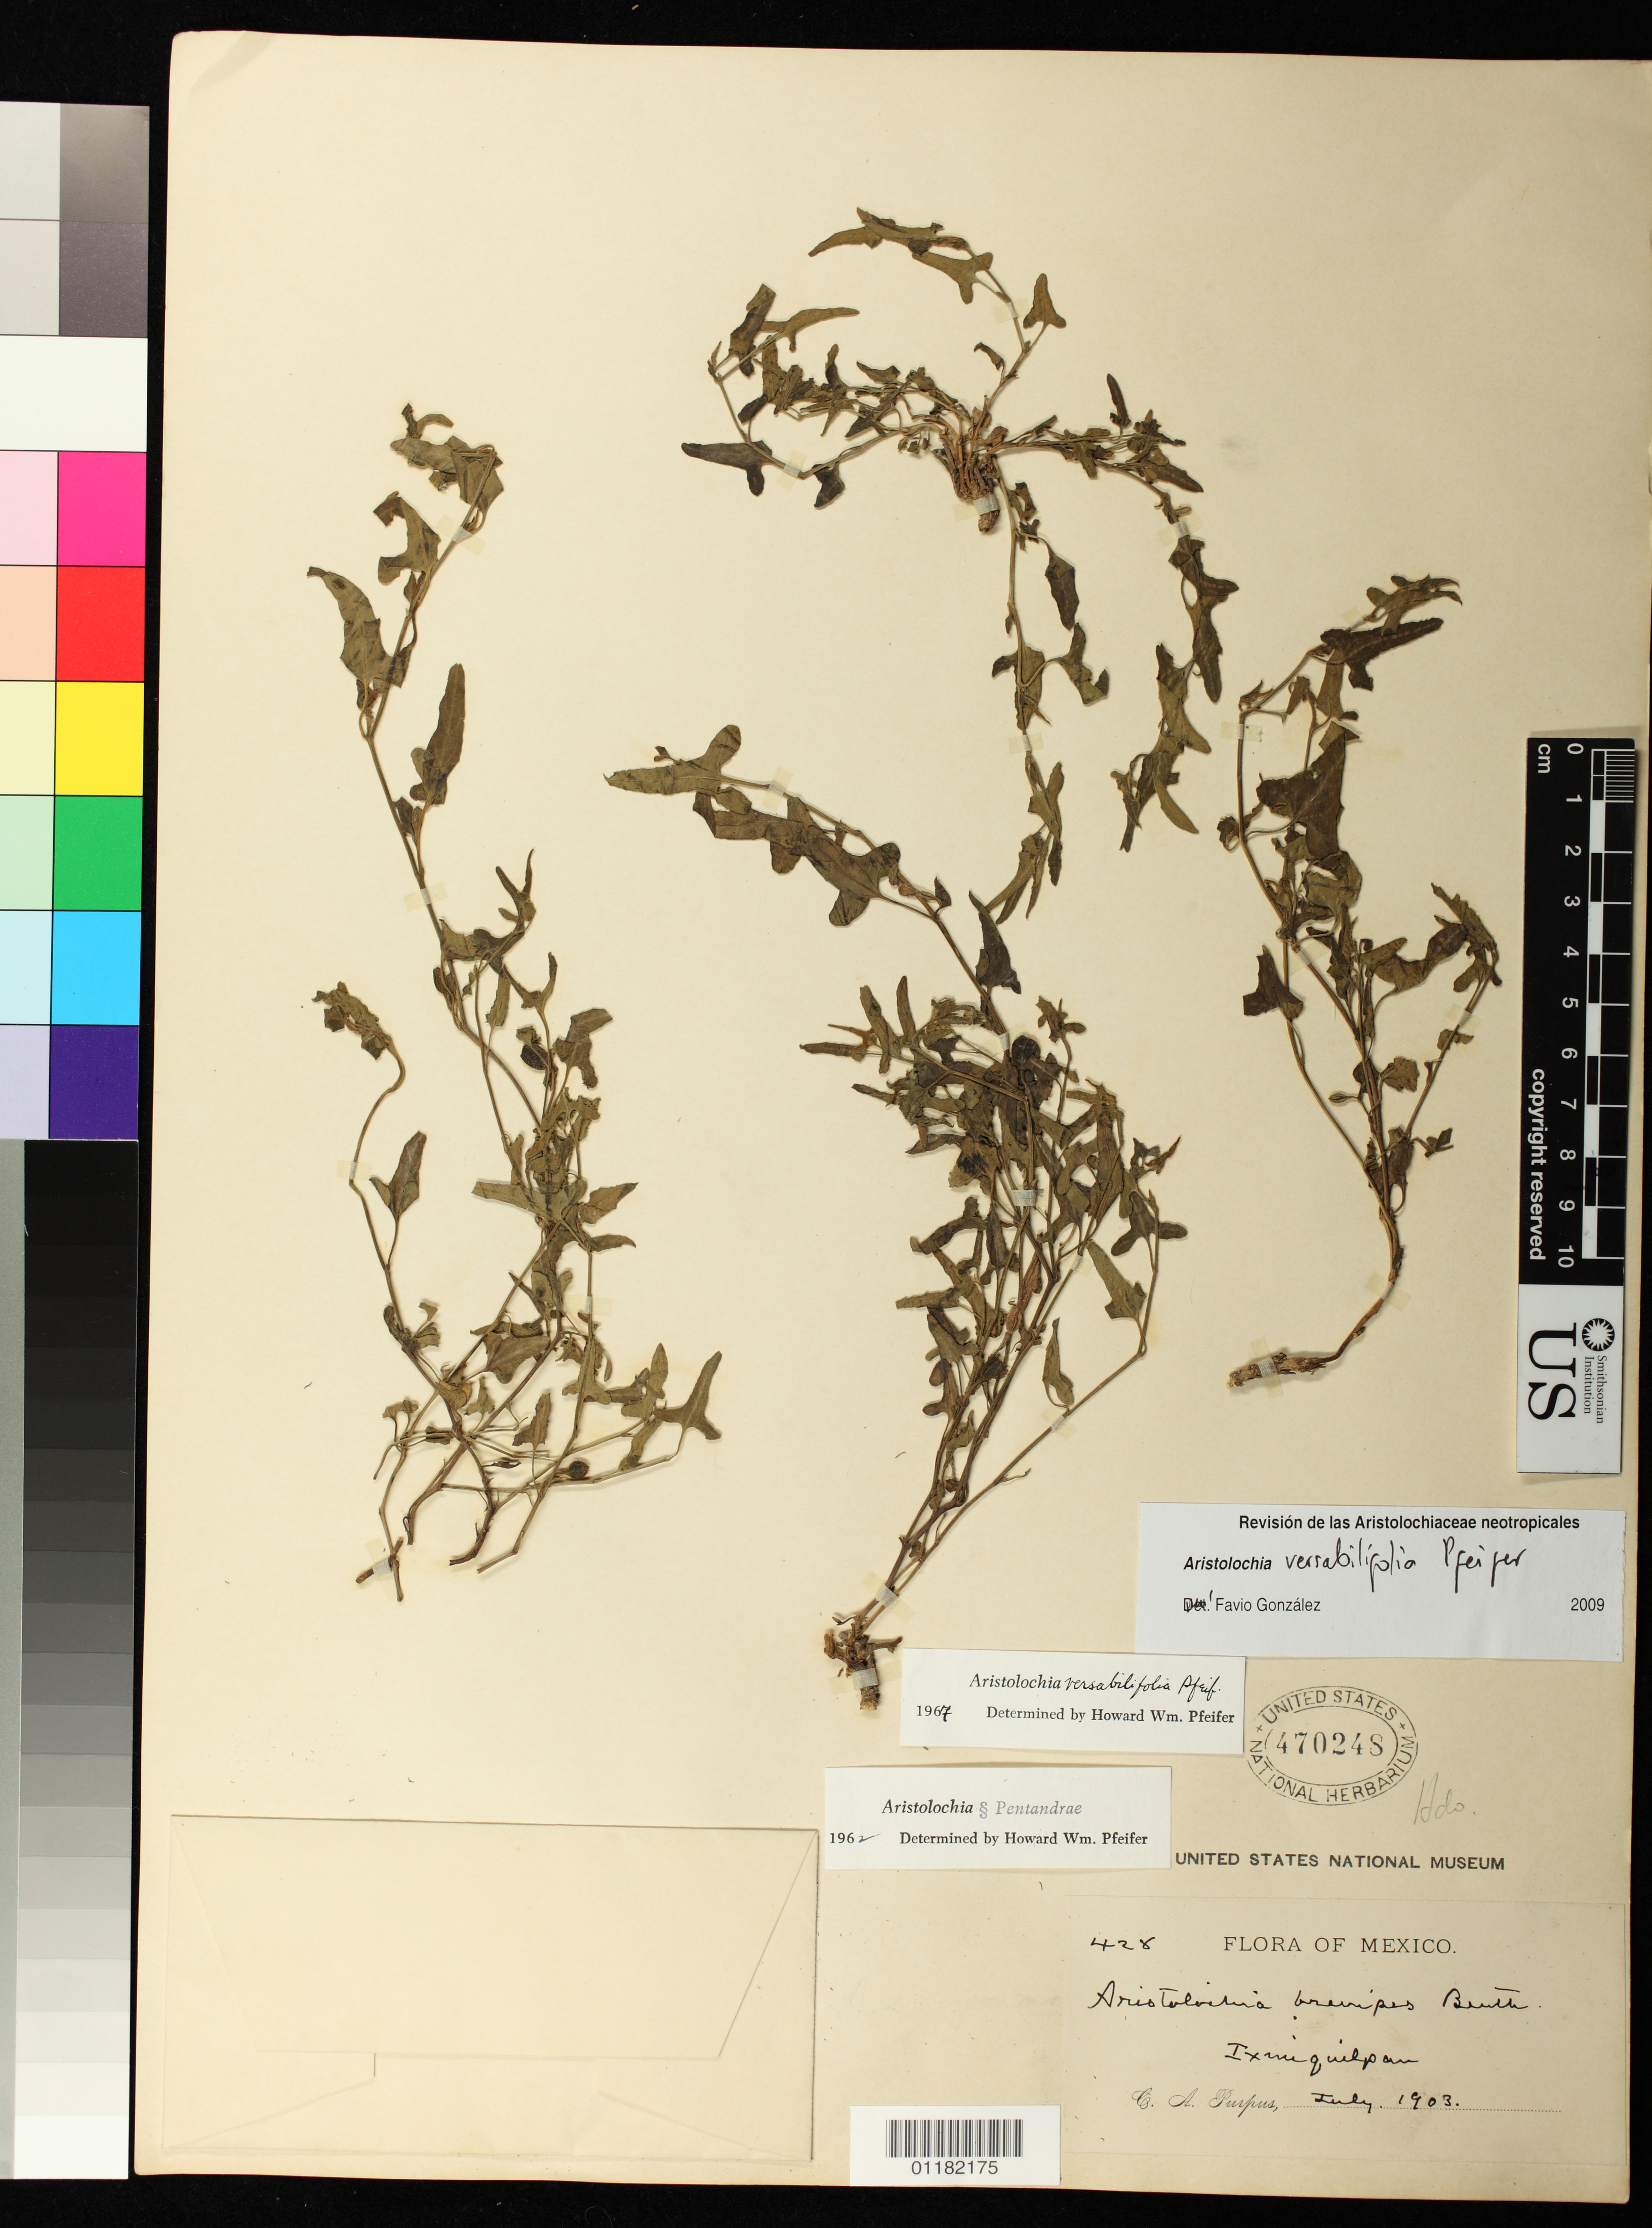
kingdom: Plantae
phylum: Tracheophyta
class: Magnoliopsida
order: Piperales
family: Aristolochiaceae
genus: Aristolochia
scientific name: Aristolochia versabilifolia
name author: Pfeifer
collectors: C. A. Purpus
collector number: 428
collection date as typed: Jul 1903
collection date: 1903-07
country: Mexico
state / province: Hidalgo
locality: Ixmiquilpan.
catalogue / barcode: US 470248